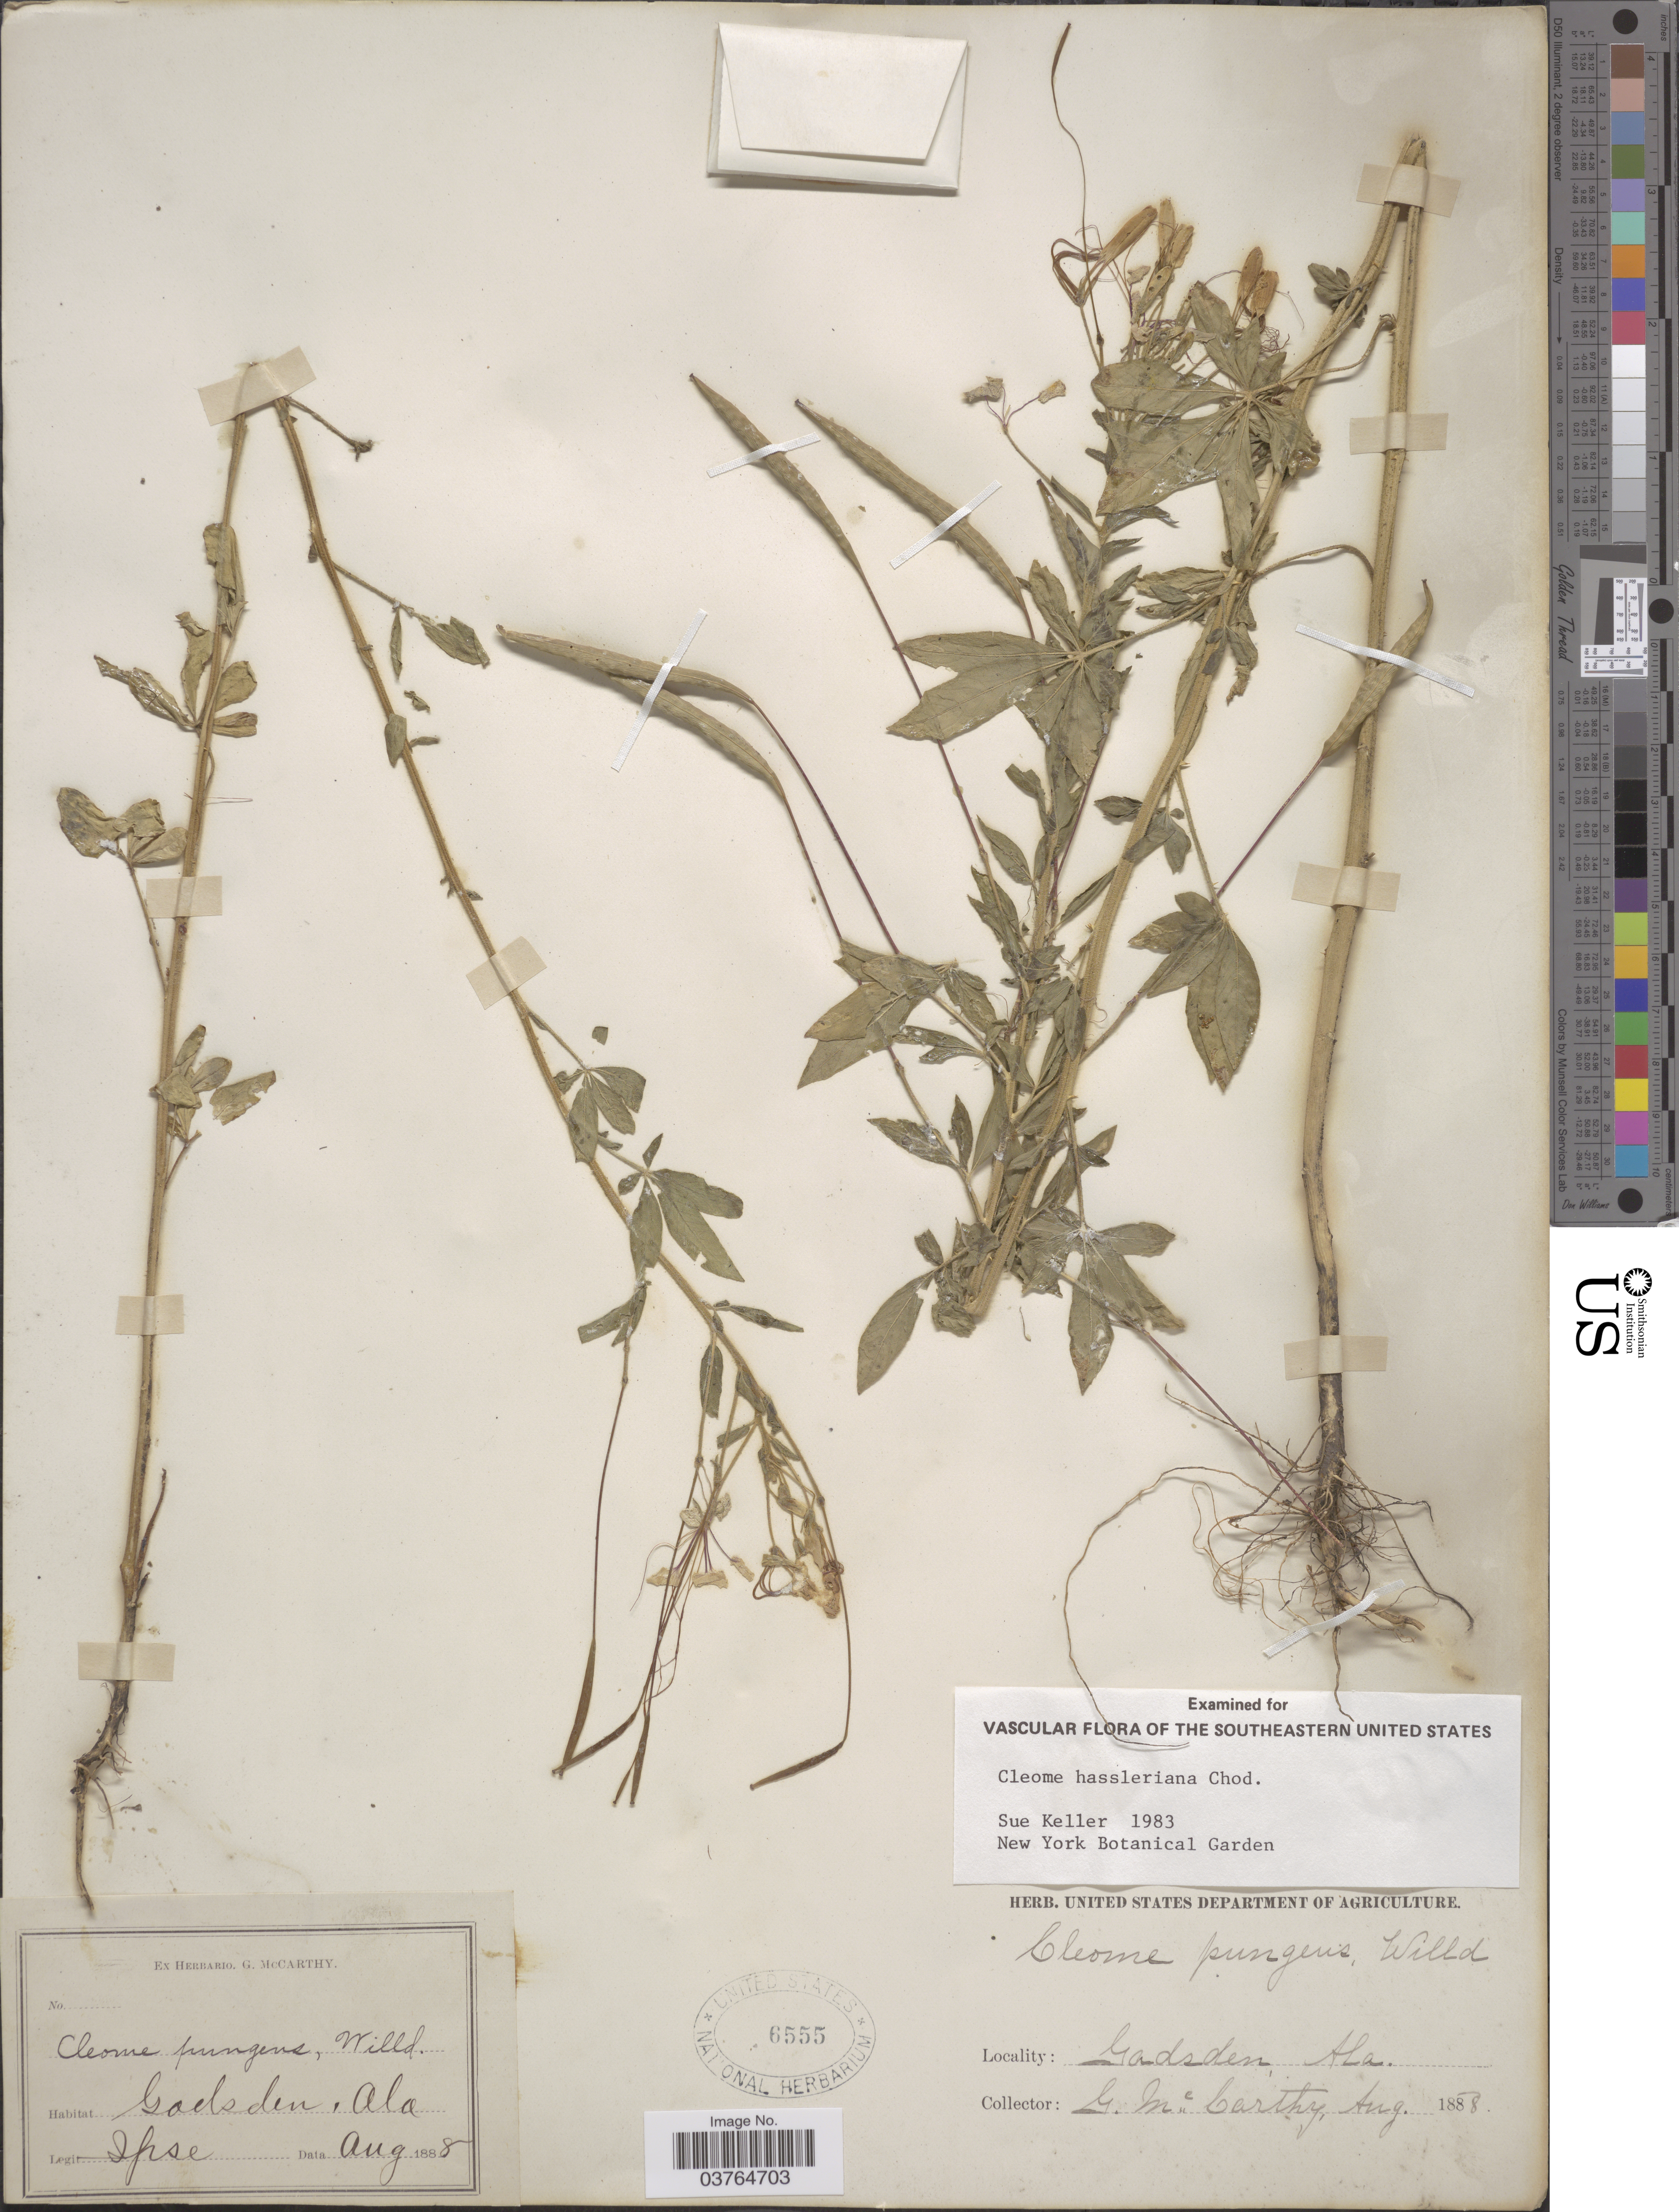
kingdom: Plantae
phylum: Tracheophyta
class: Magnoliopsida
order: Brassicales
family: Cleomaceae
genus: Tarenaya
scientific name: Tarenaya houtteana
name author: (Schltdl.) Soares Neto & Roalson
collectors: G. McCarthy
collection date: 1888-08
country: United States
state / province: Alabama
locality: Gadsden.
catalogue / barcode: US 6555